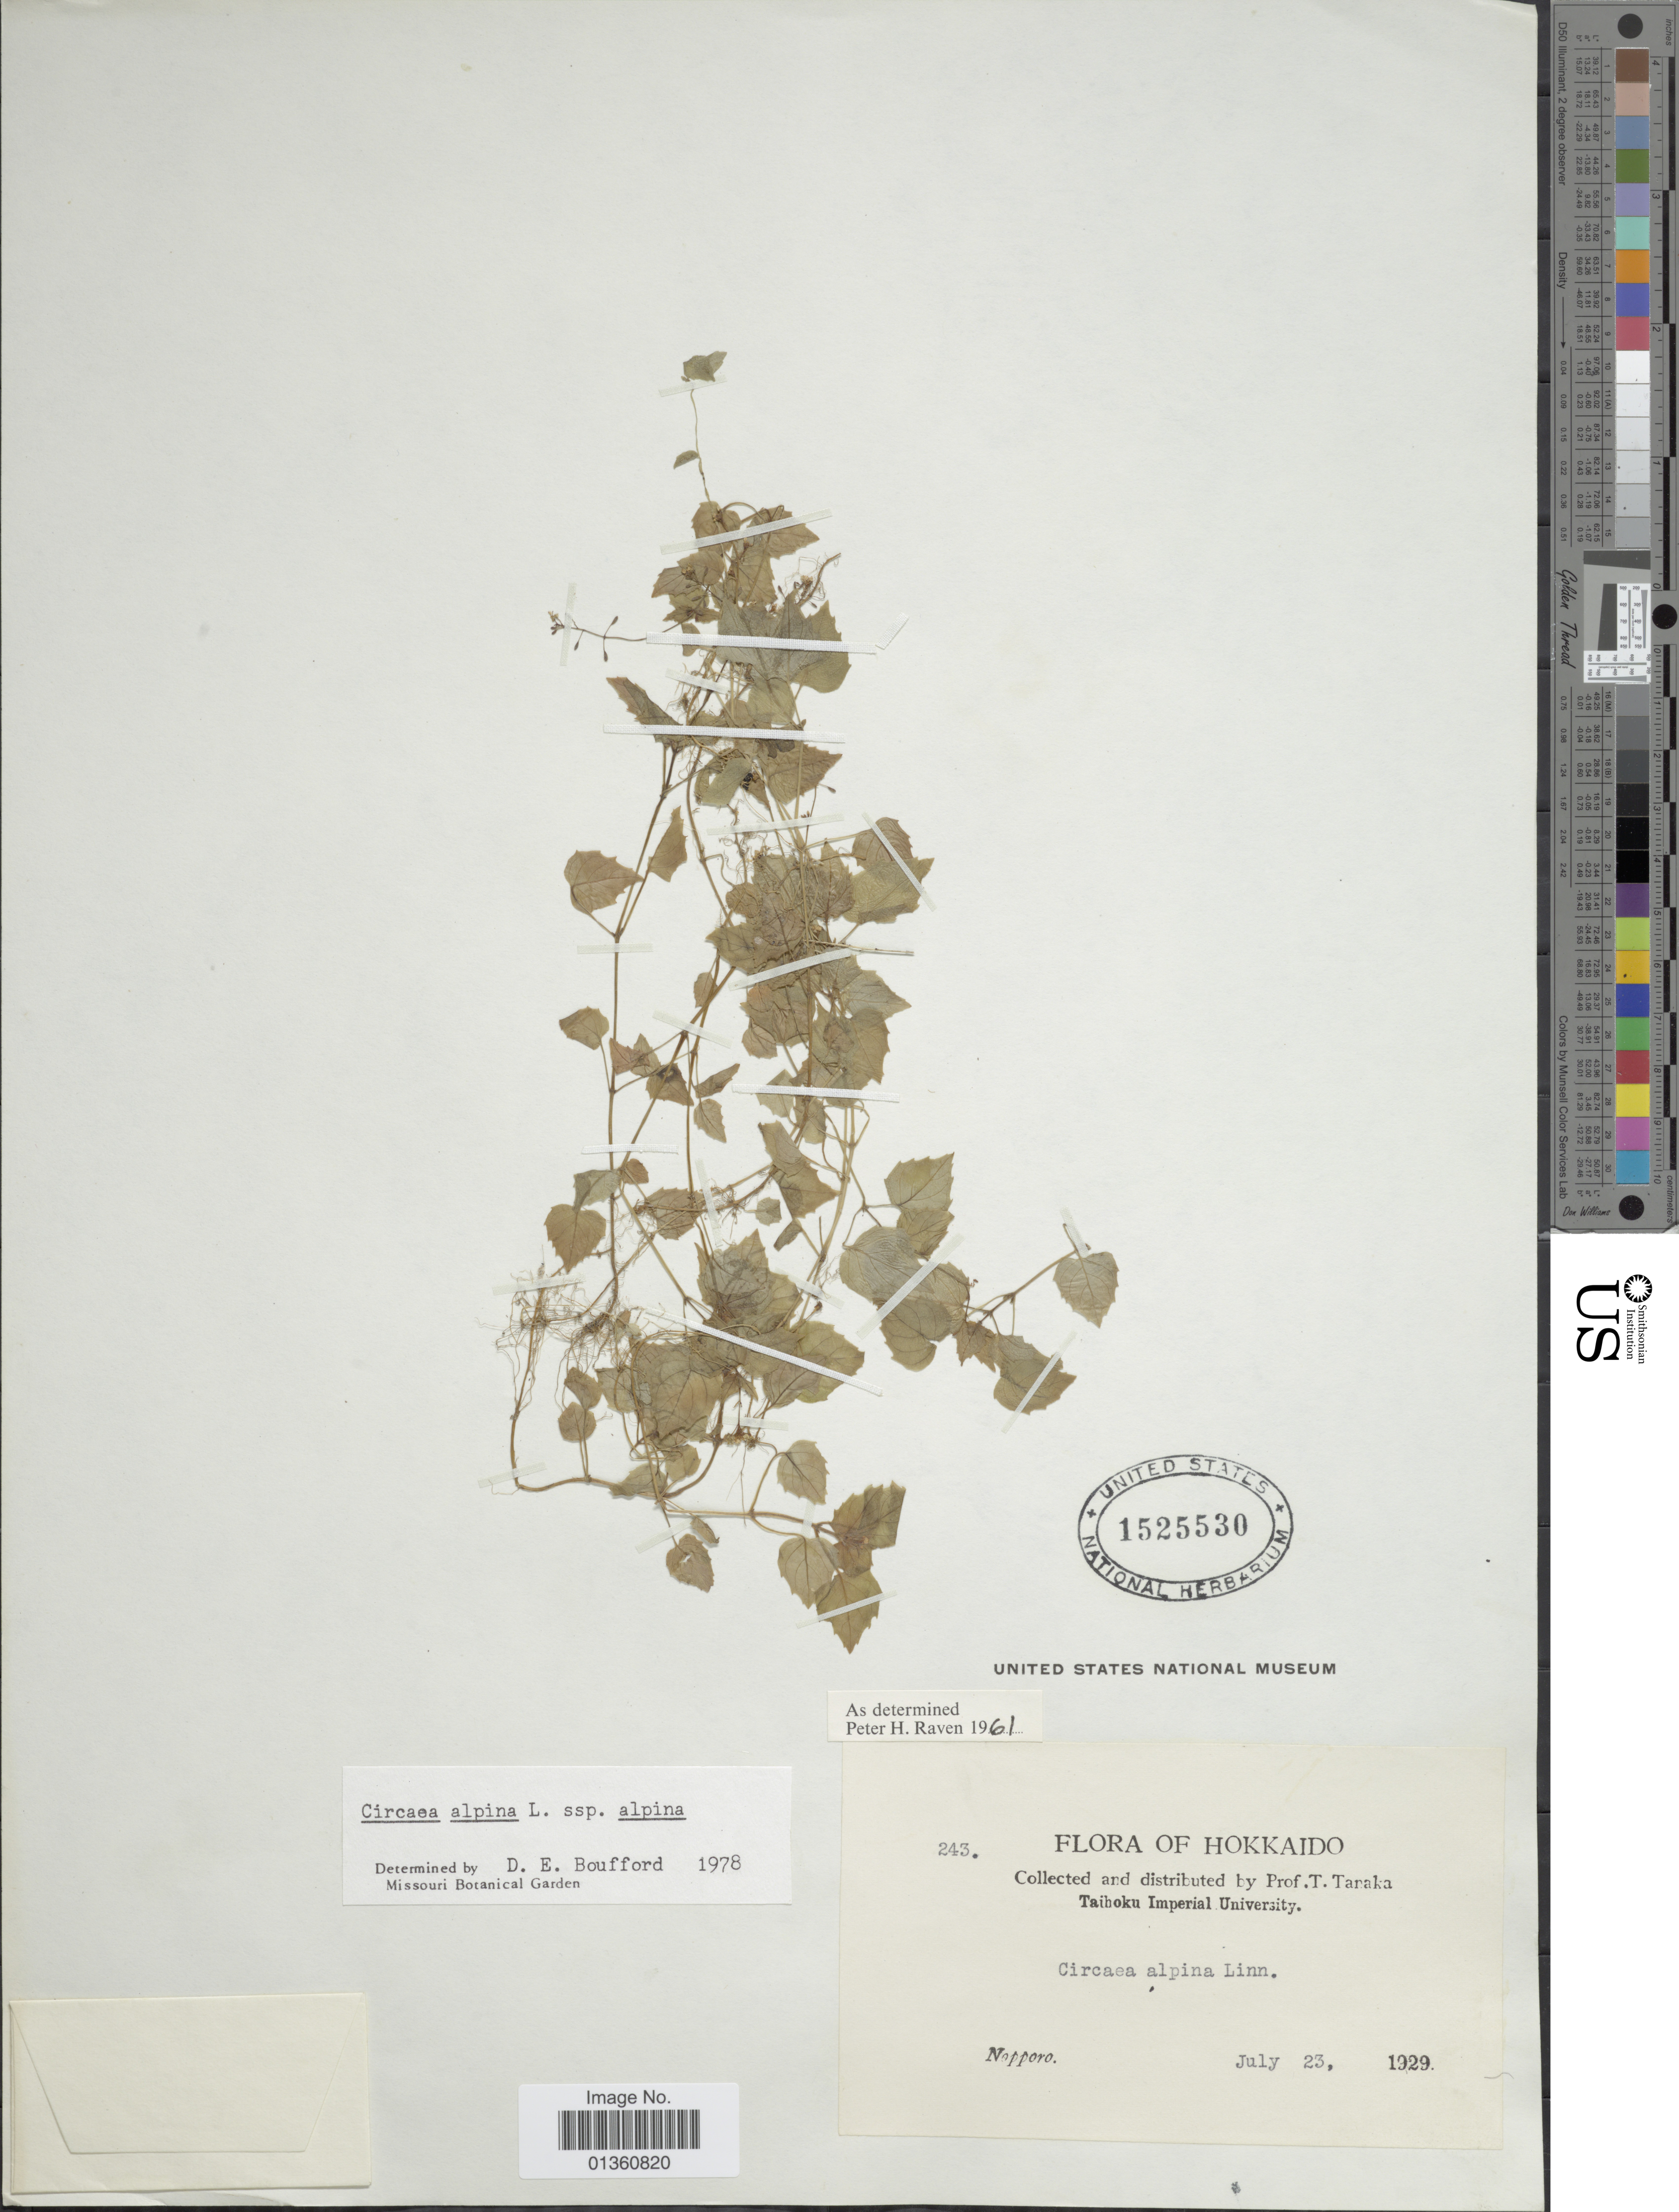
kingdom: Plantae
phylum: Tracheophyta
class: Magnoliopsida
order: Myrtales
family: Onagraceae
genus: Circaea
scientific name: Circaea alpina subsp. alpina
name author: L.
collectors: T. Tanaka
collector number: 243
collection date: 1929-07-23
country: Japan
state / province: Hokkaido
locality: Nopporo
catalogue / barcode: US 1525530